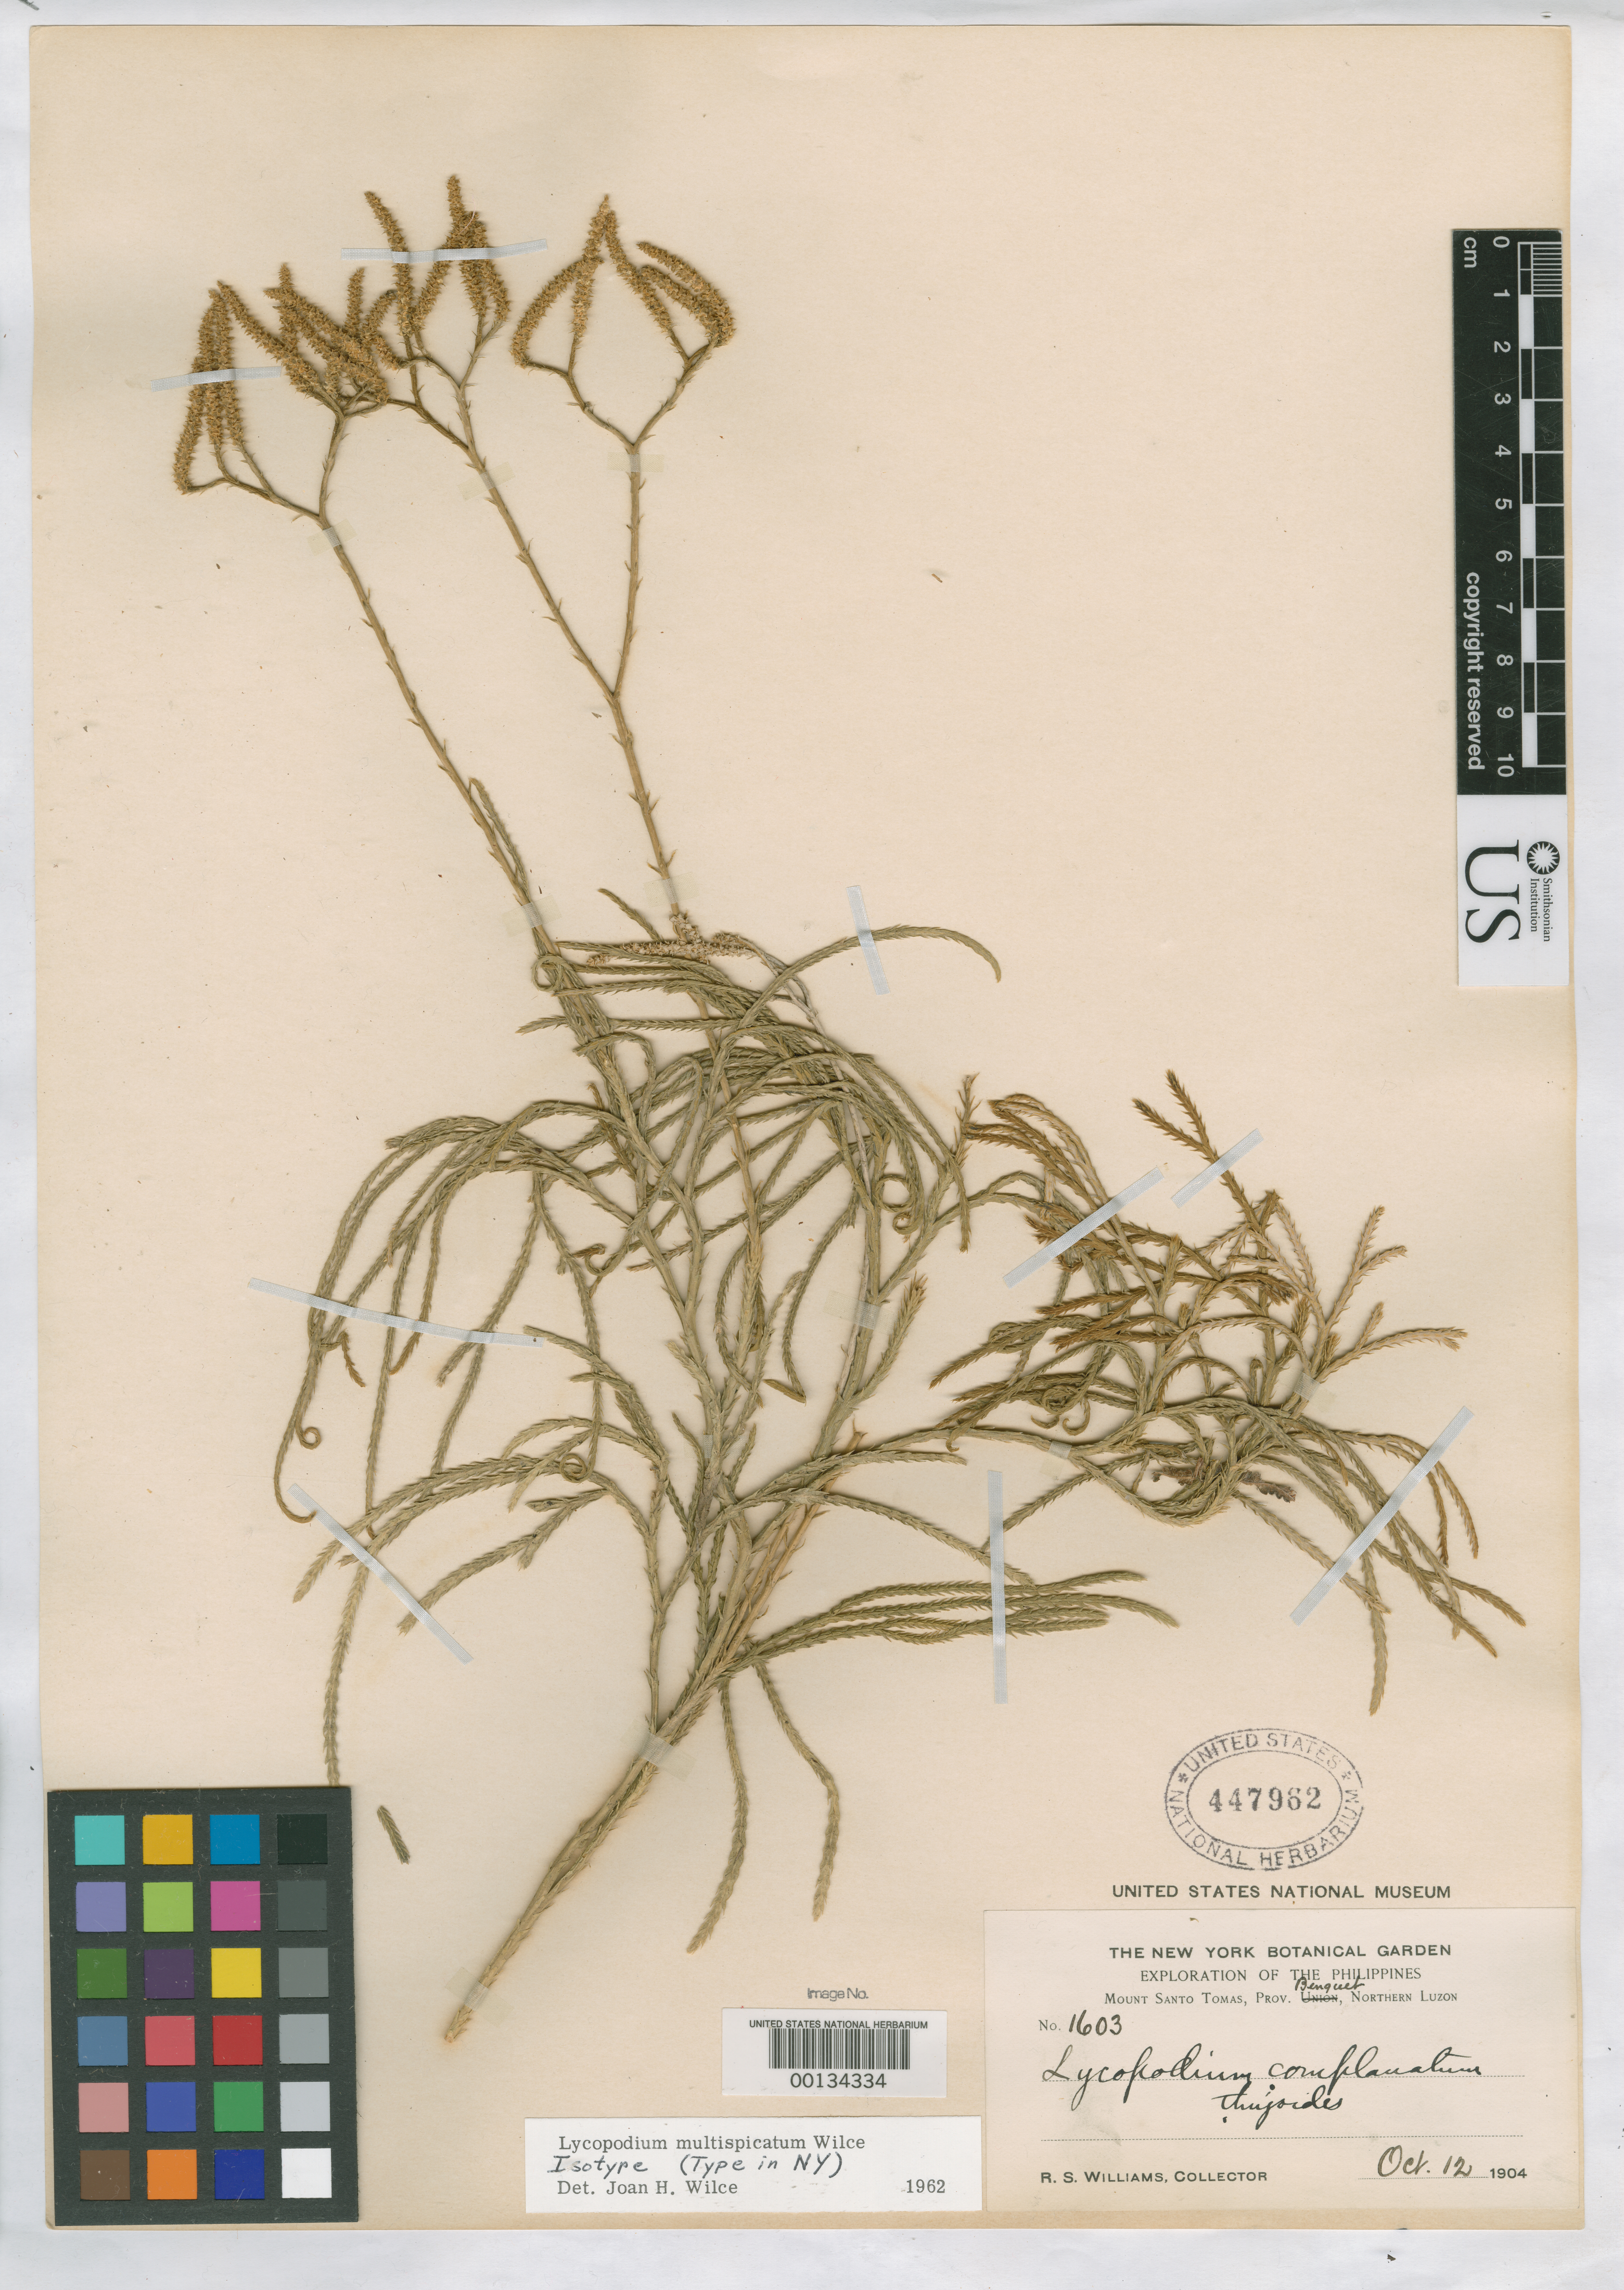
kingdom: Plantae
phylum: Tracheophyta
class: Lycopodiopsida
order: Lycopodiales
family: Lycopodiaceae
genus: Lycopodium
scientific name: Lycopodium multispicatum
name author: J.H. Wilce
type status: Isotype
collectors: R. S. Williams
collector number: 1693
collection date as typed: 12 Oct 1904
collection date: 1904-10-12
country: Philippines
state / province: Cordillera (Administrative Region)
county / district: Benguet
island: Luzon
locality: Northern Luzon, Mount Santo Tomas.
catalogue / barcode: US 447962